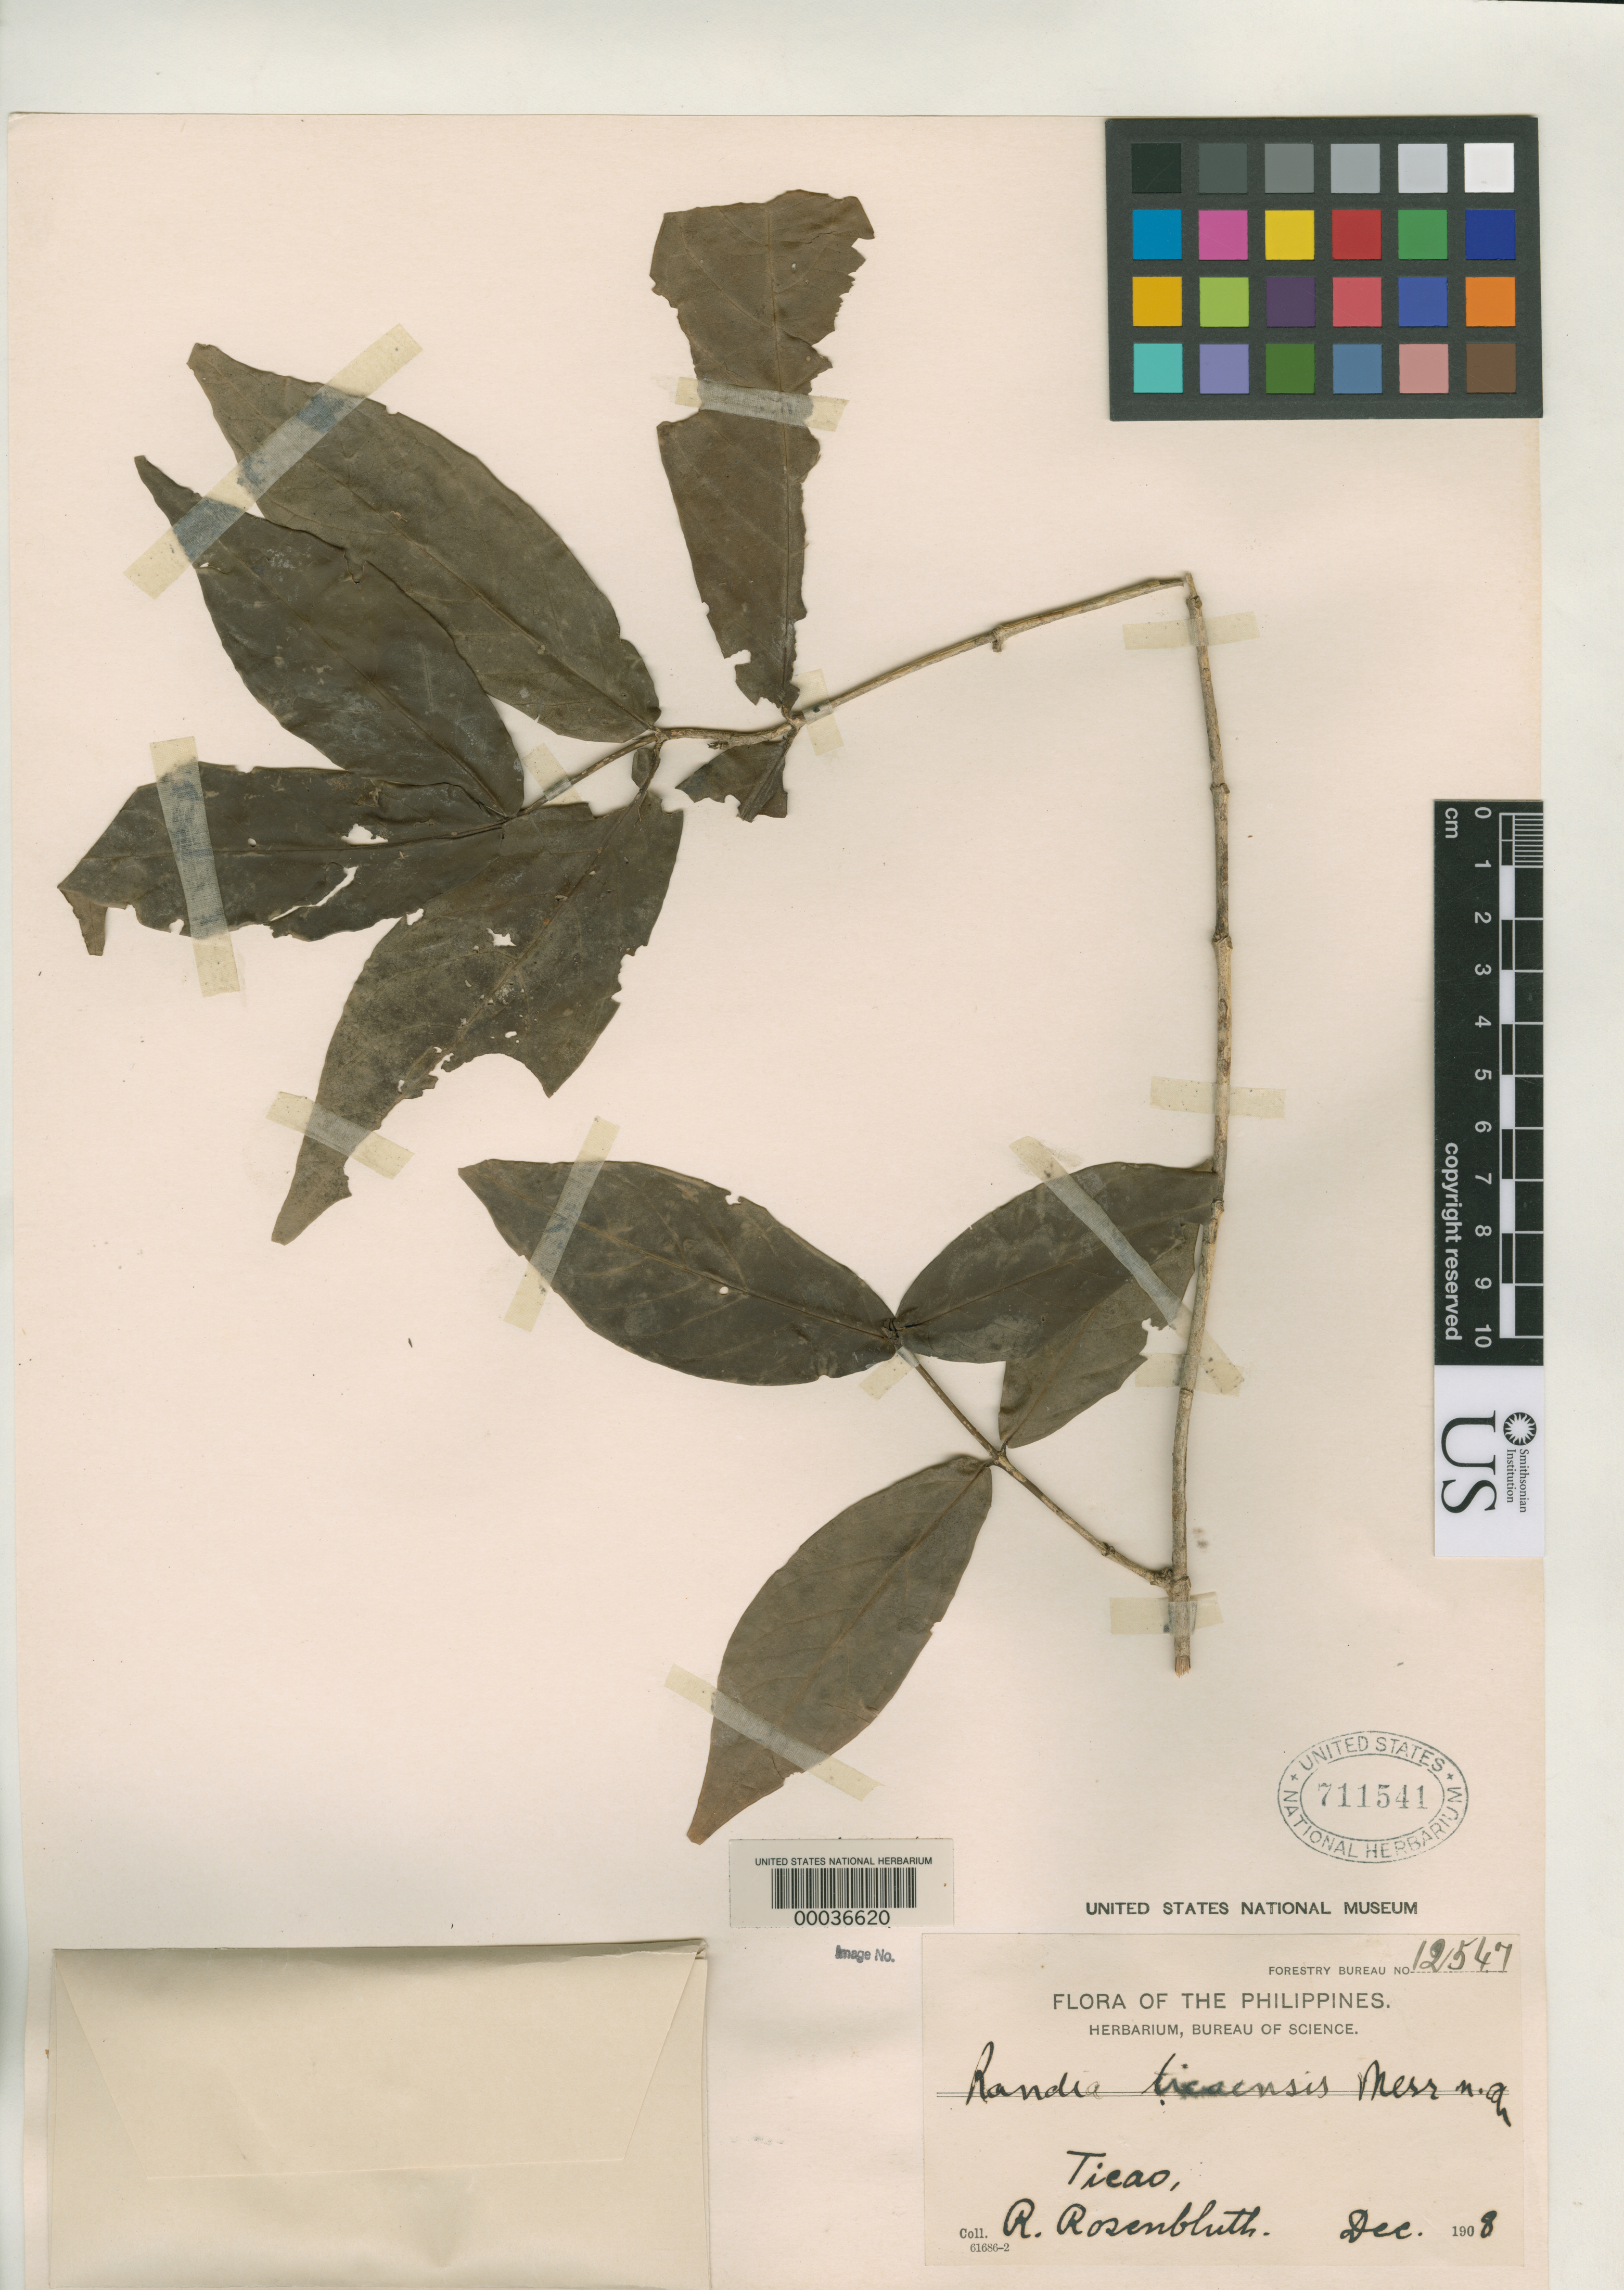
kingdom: Plantae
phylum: Tracheophyta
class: Magnoliopsida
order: Gentianales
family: Rubiaceae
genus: Randia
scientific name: Randia ticaensis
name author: Merr.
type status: Isotype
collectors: R. Rosenbluth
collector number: For. Bur. 12547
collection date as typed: Dec 1908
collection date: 1908-12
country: Philippines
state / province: Bicol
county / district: Masbate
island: Ticao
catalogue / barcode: US 711541